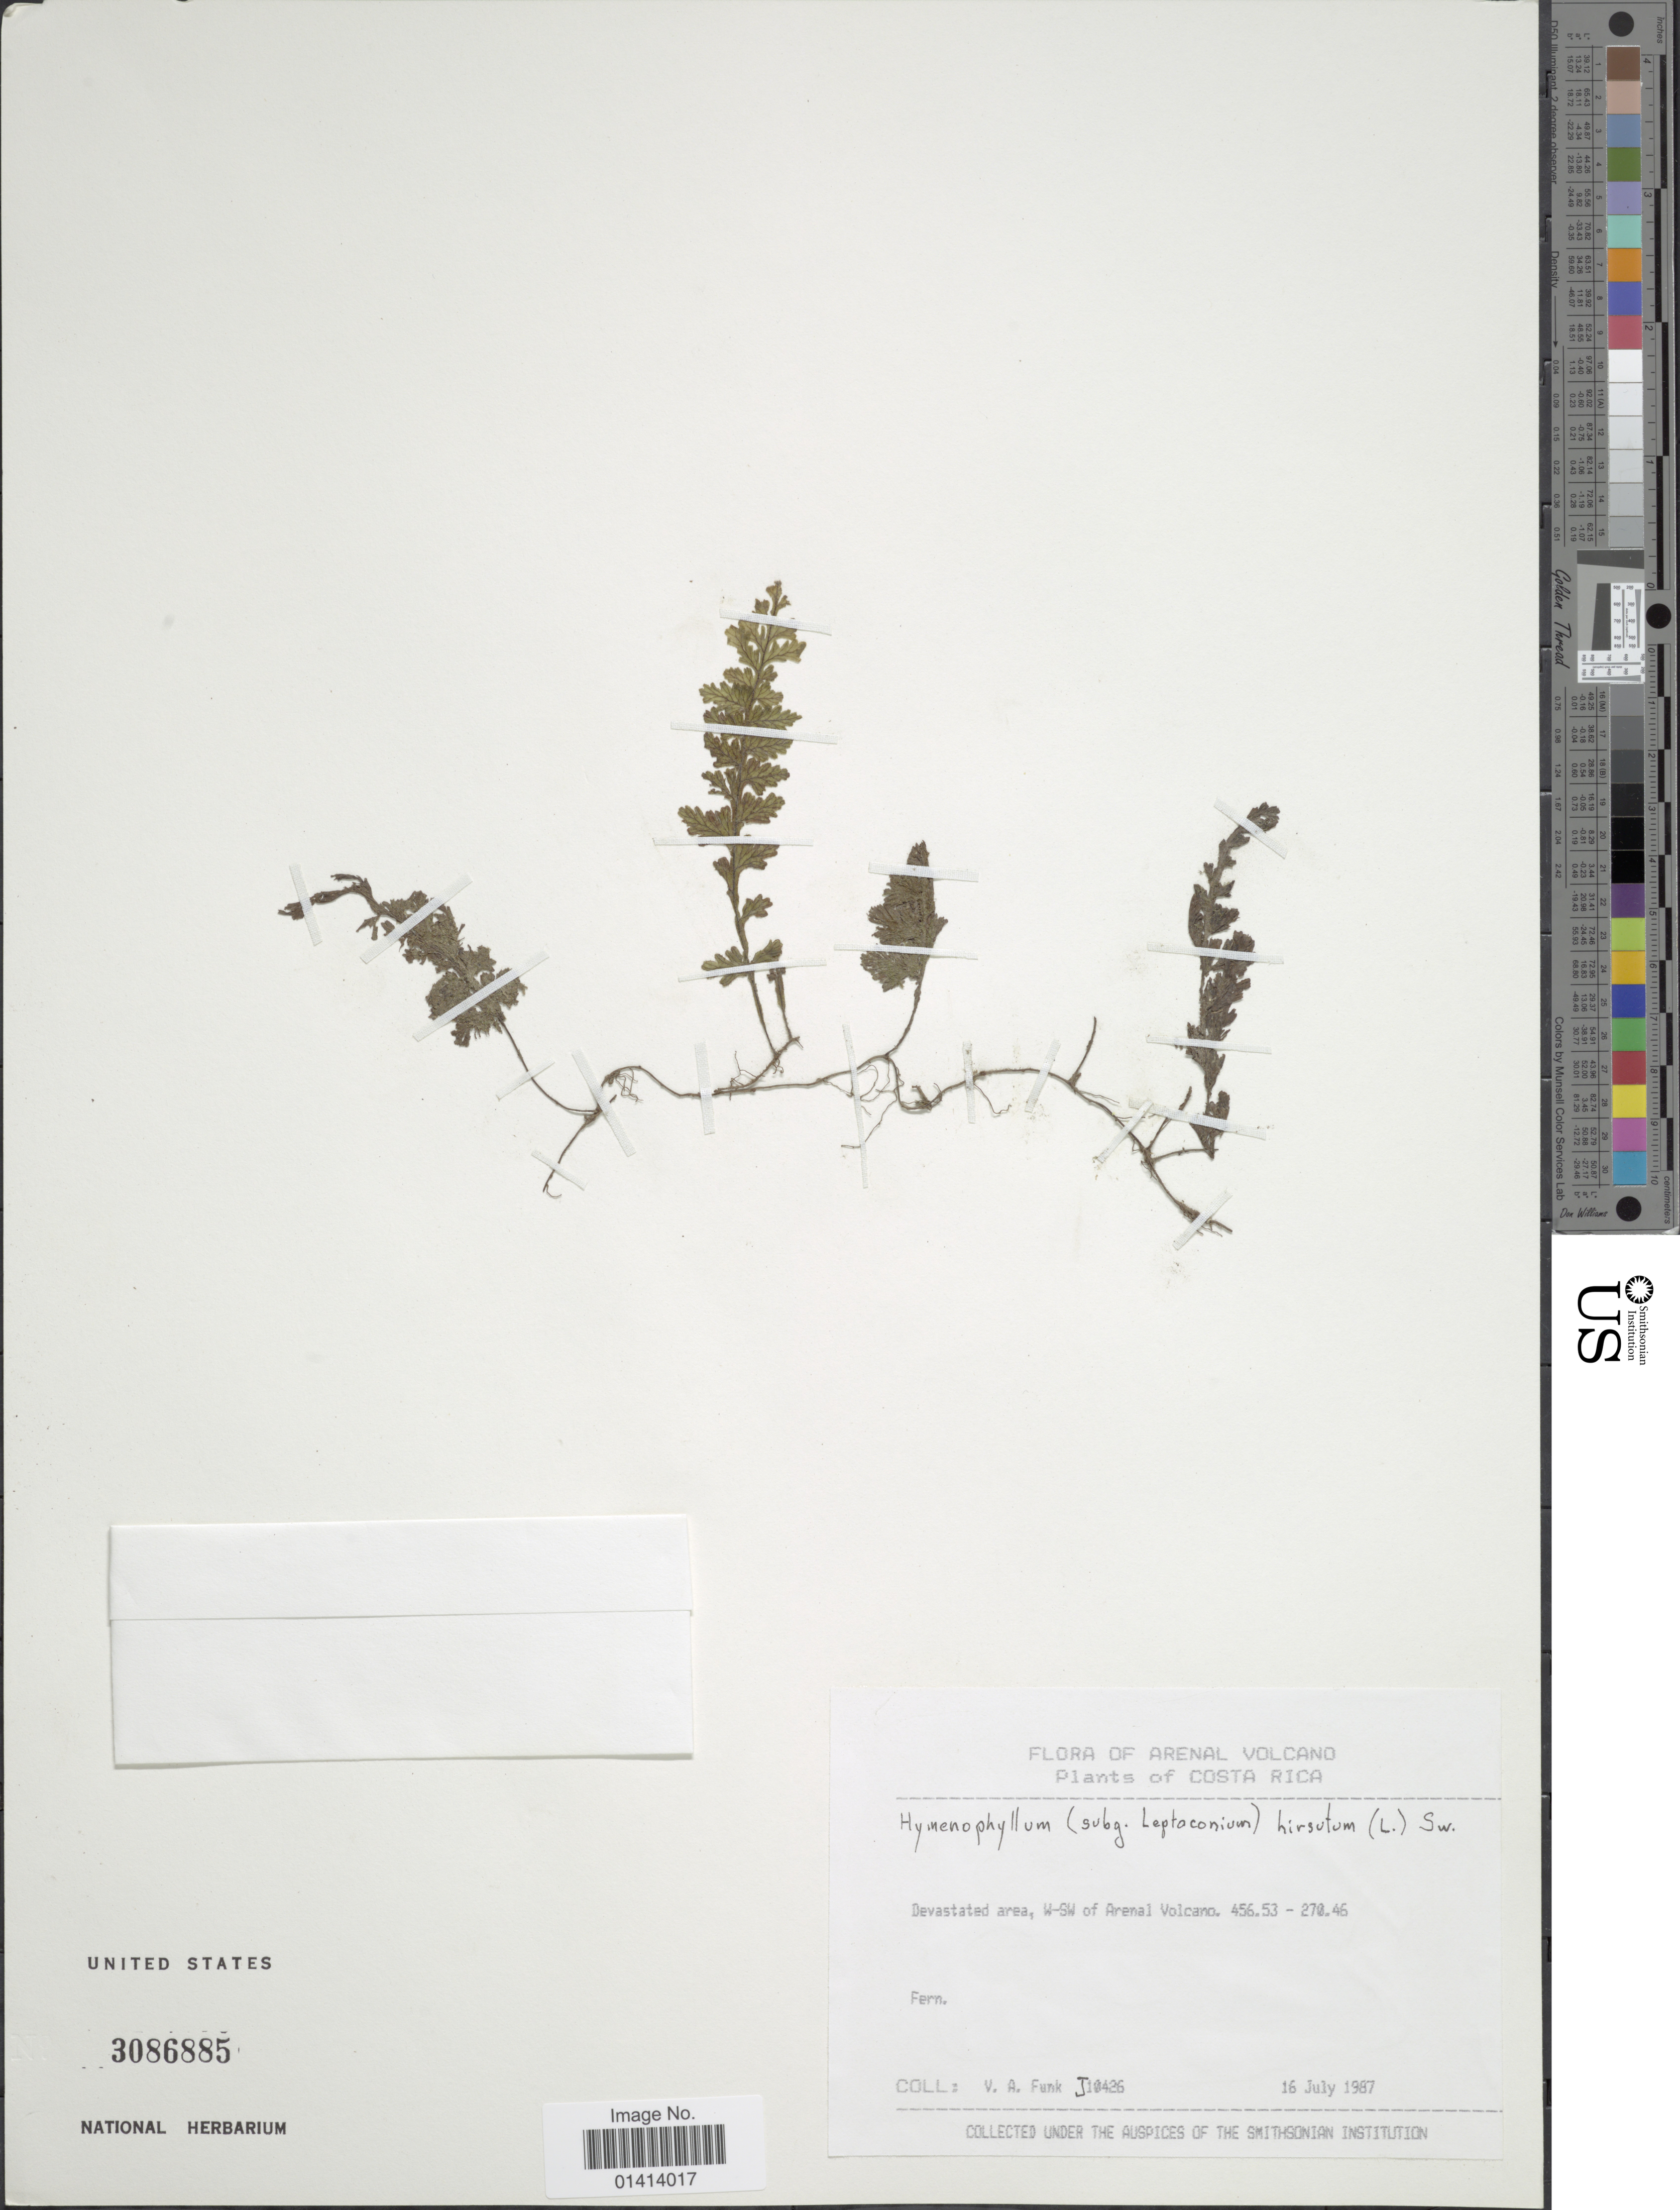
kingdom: Plantae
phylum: Tracheophyta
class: Polypodiopsida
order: Hymenophyllales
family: Hymenophyllaceae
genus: Hymenophyllum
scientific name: Hymenophyllum hirsutum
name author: (L.) Sw.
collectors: V. Funk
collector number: J10426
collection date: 1987-07-16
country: Costa Rica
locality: Arenal Volcano, Deavasted area, W-SW of Arenal Volcano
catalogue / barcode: US 3086885